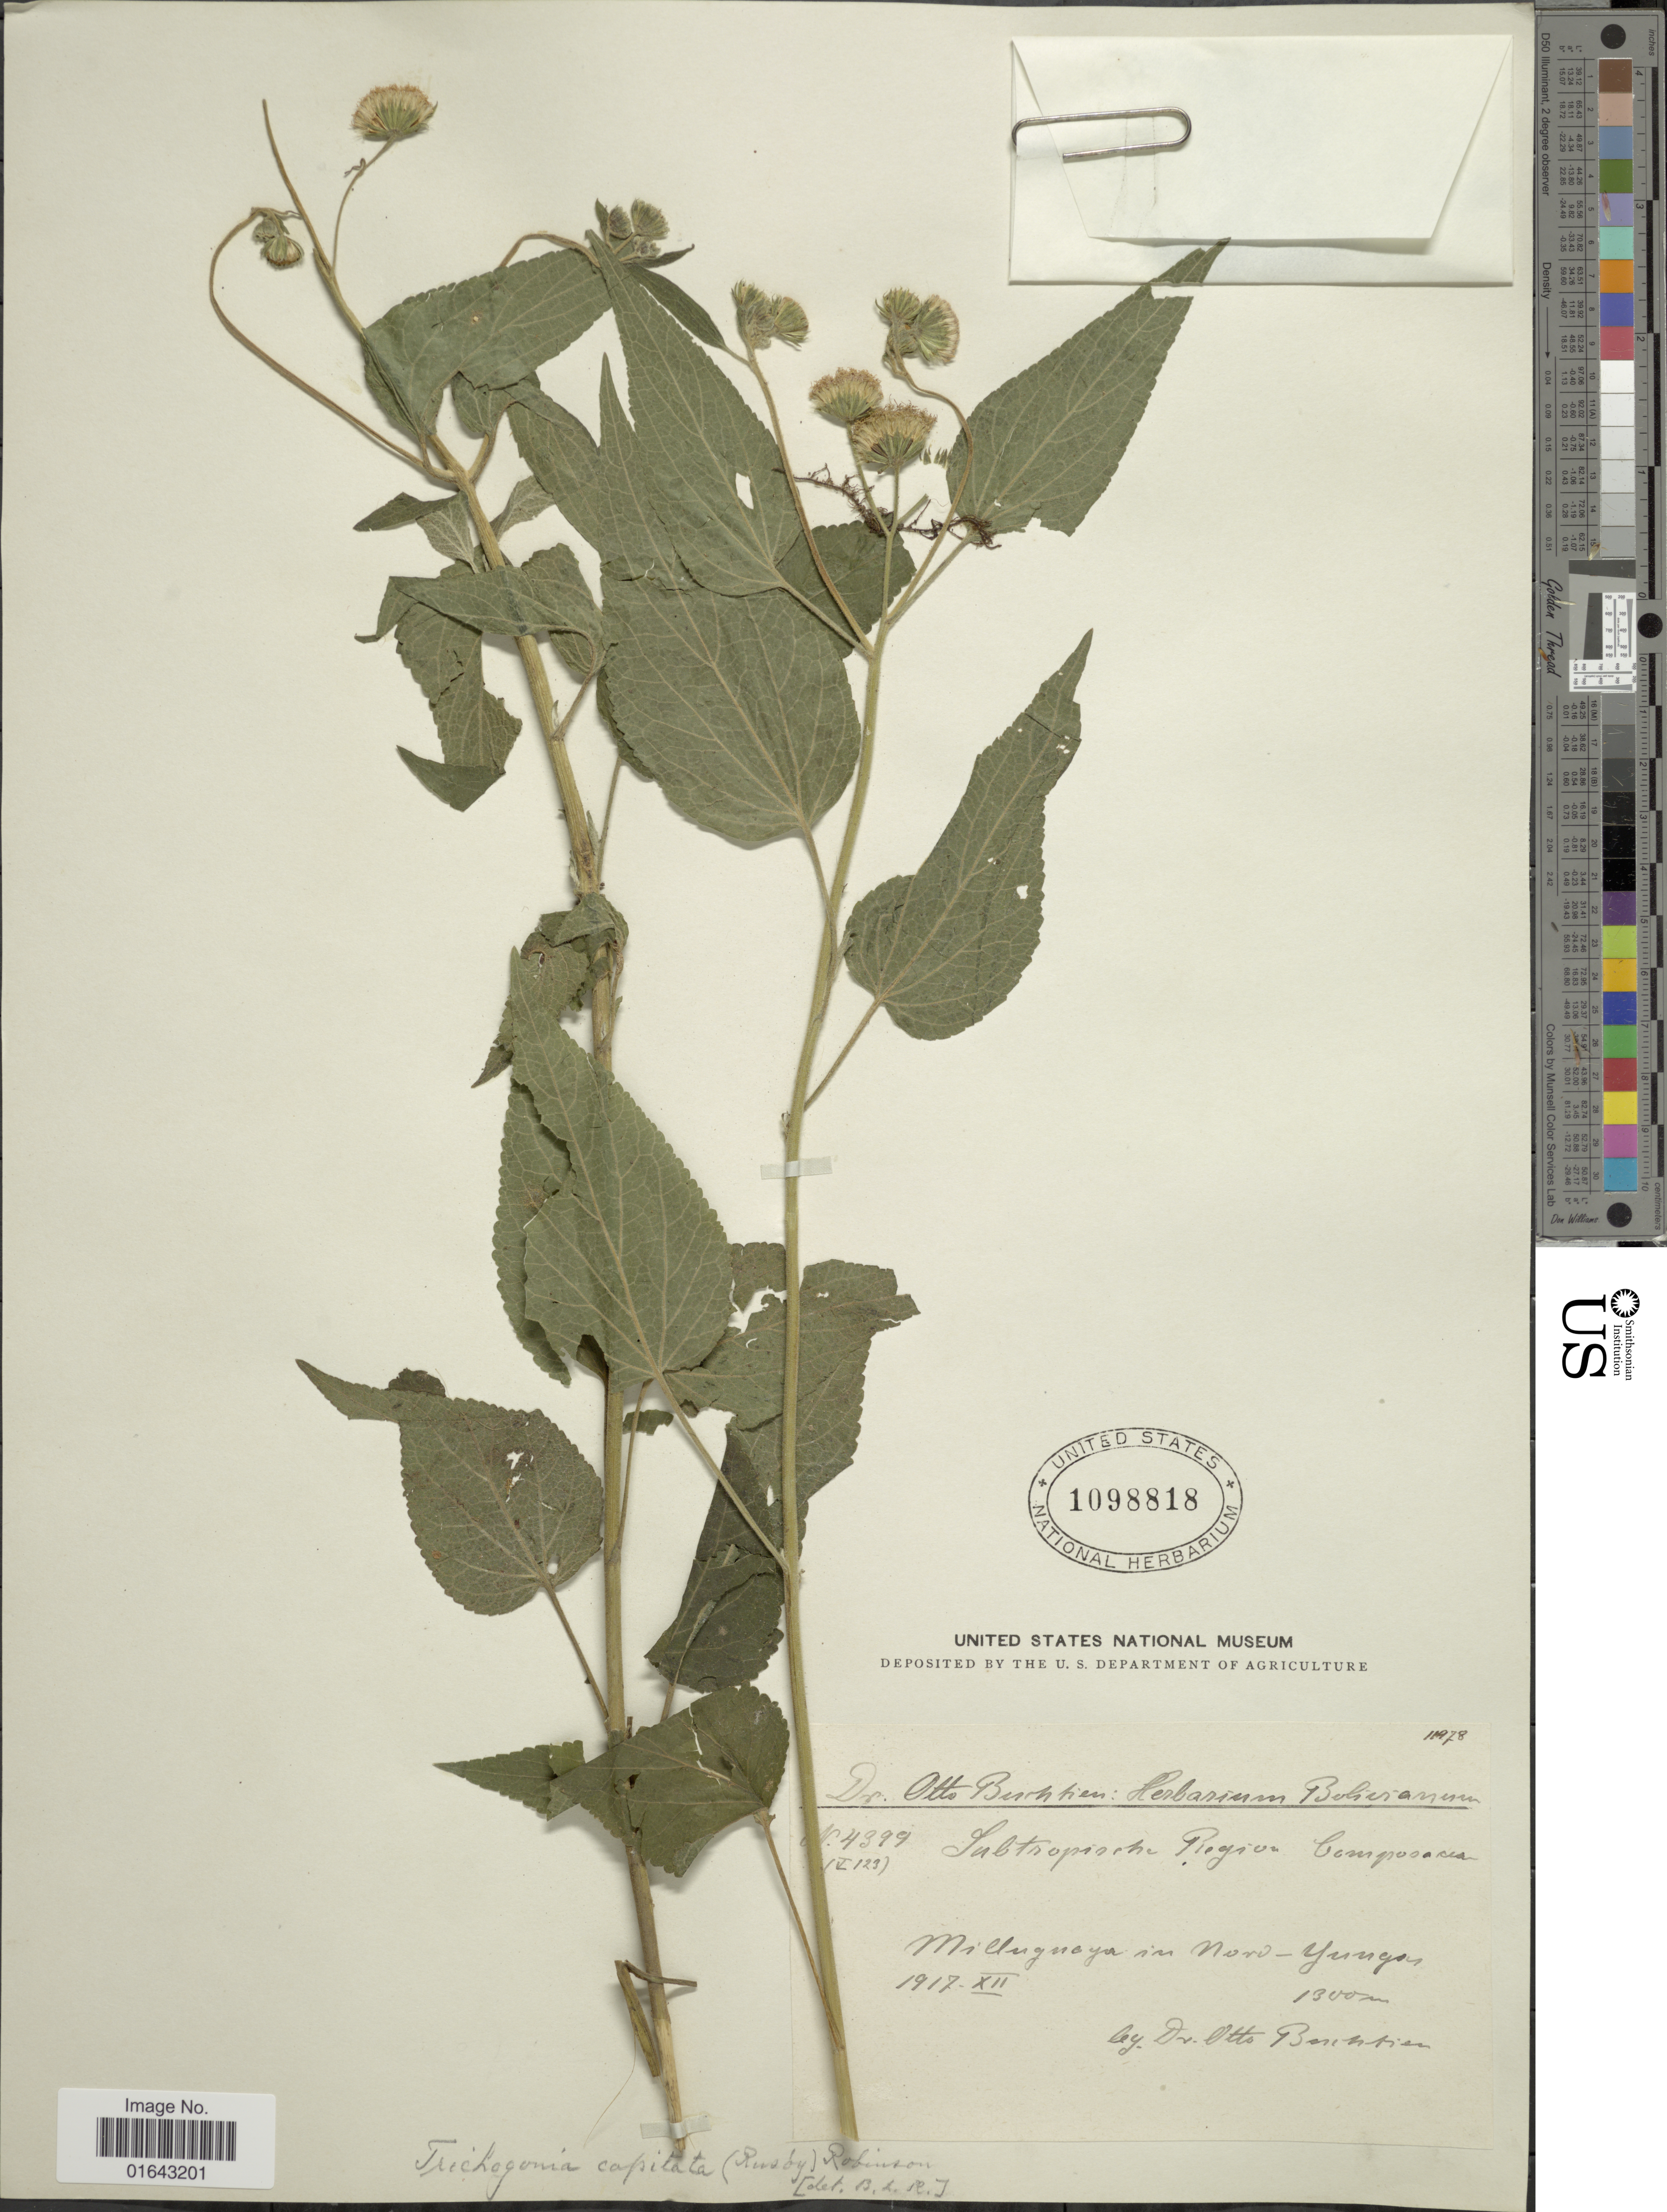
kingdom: Plantae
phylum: Tracheophyta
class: Magnoliopsida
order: Asterales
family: Asteraceae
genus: Trichogonia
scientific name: Trichogonia capitata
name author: (Rusby) B.L. Rob.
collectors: O. Buchtien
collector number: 4399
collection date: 1917-12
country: Bolivia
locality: Subtropische Region. Milluguayu in Nord-Yungas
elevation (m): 1300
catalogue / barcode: US 1098818